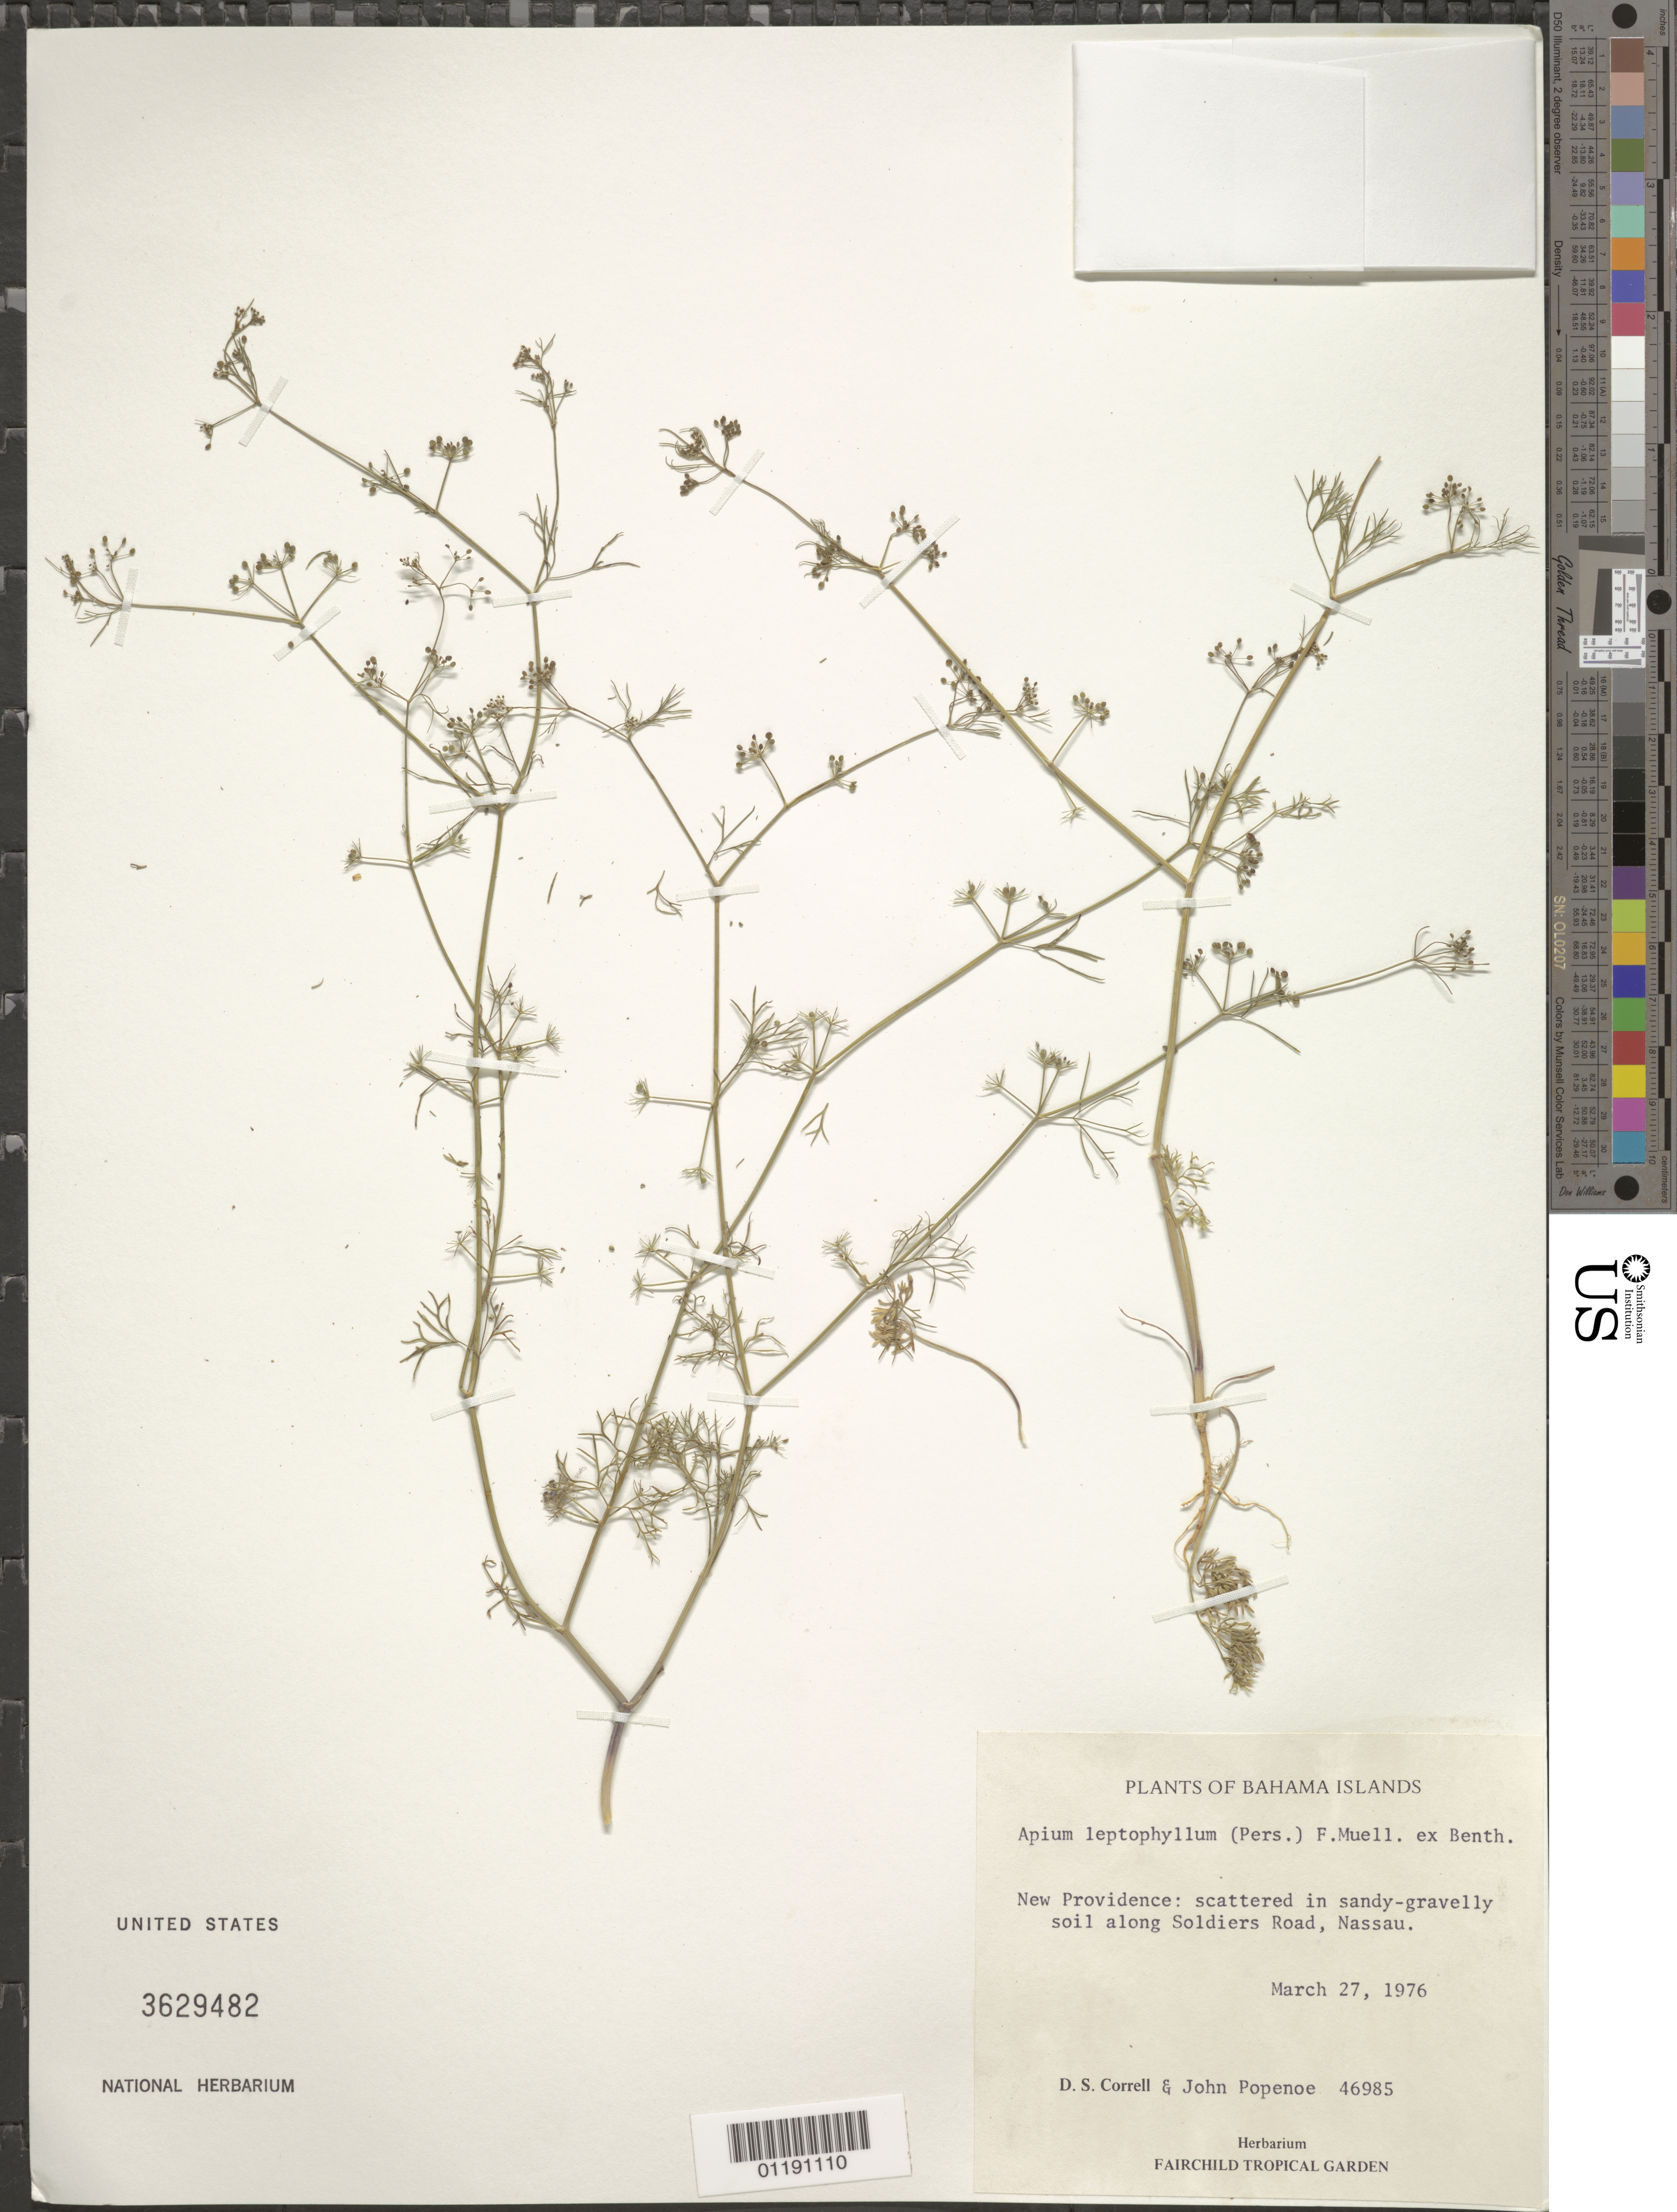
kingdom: Plantae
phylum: Tracheophyta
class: Magnoliopsida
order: Apiales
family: Apiaceae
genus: Apium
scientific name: Apium leptophyllum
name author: (Pers.) F. Muell. ex Benth.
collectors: D. S. Correll & J. Popenoe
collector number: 46985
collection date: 1976-03-27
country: Bahamas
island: New Providence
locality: Scattered in sandy-gravelly soil along Soldiers Road, Nassau.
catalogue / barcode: US 3629482